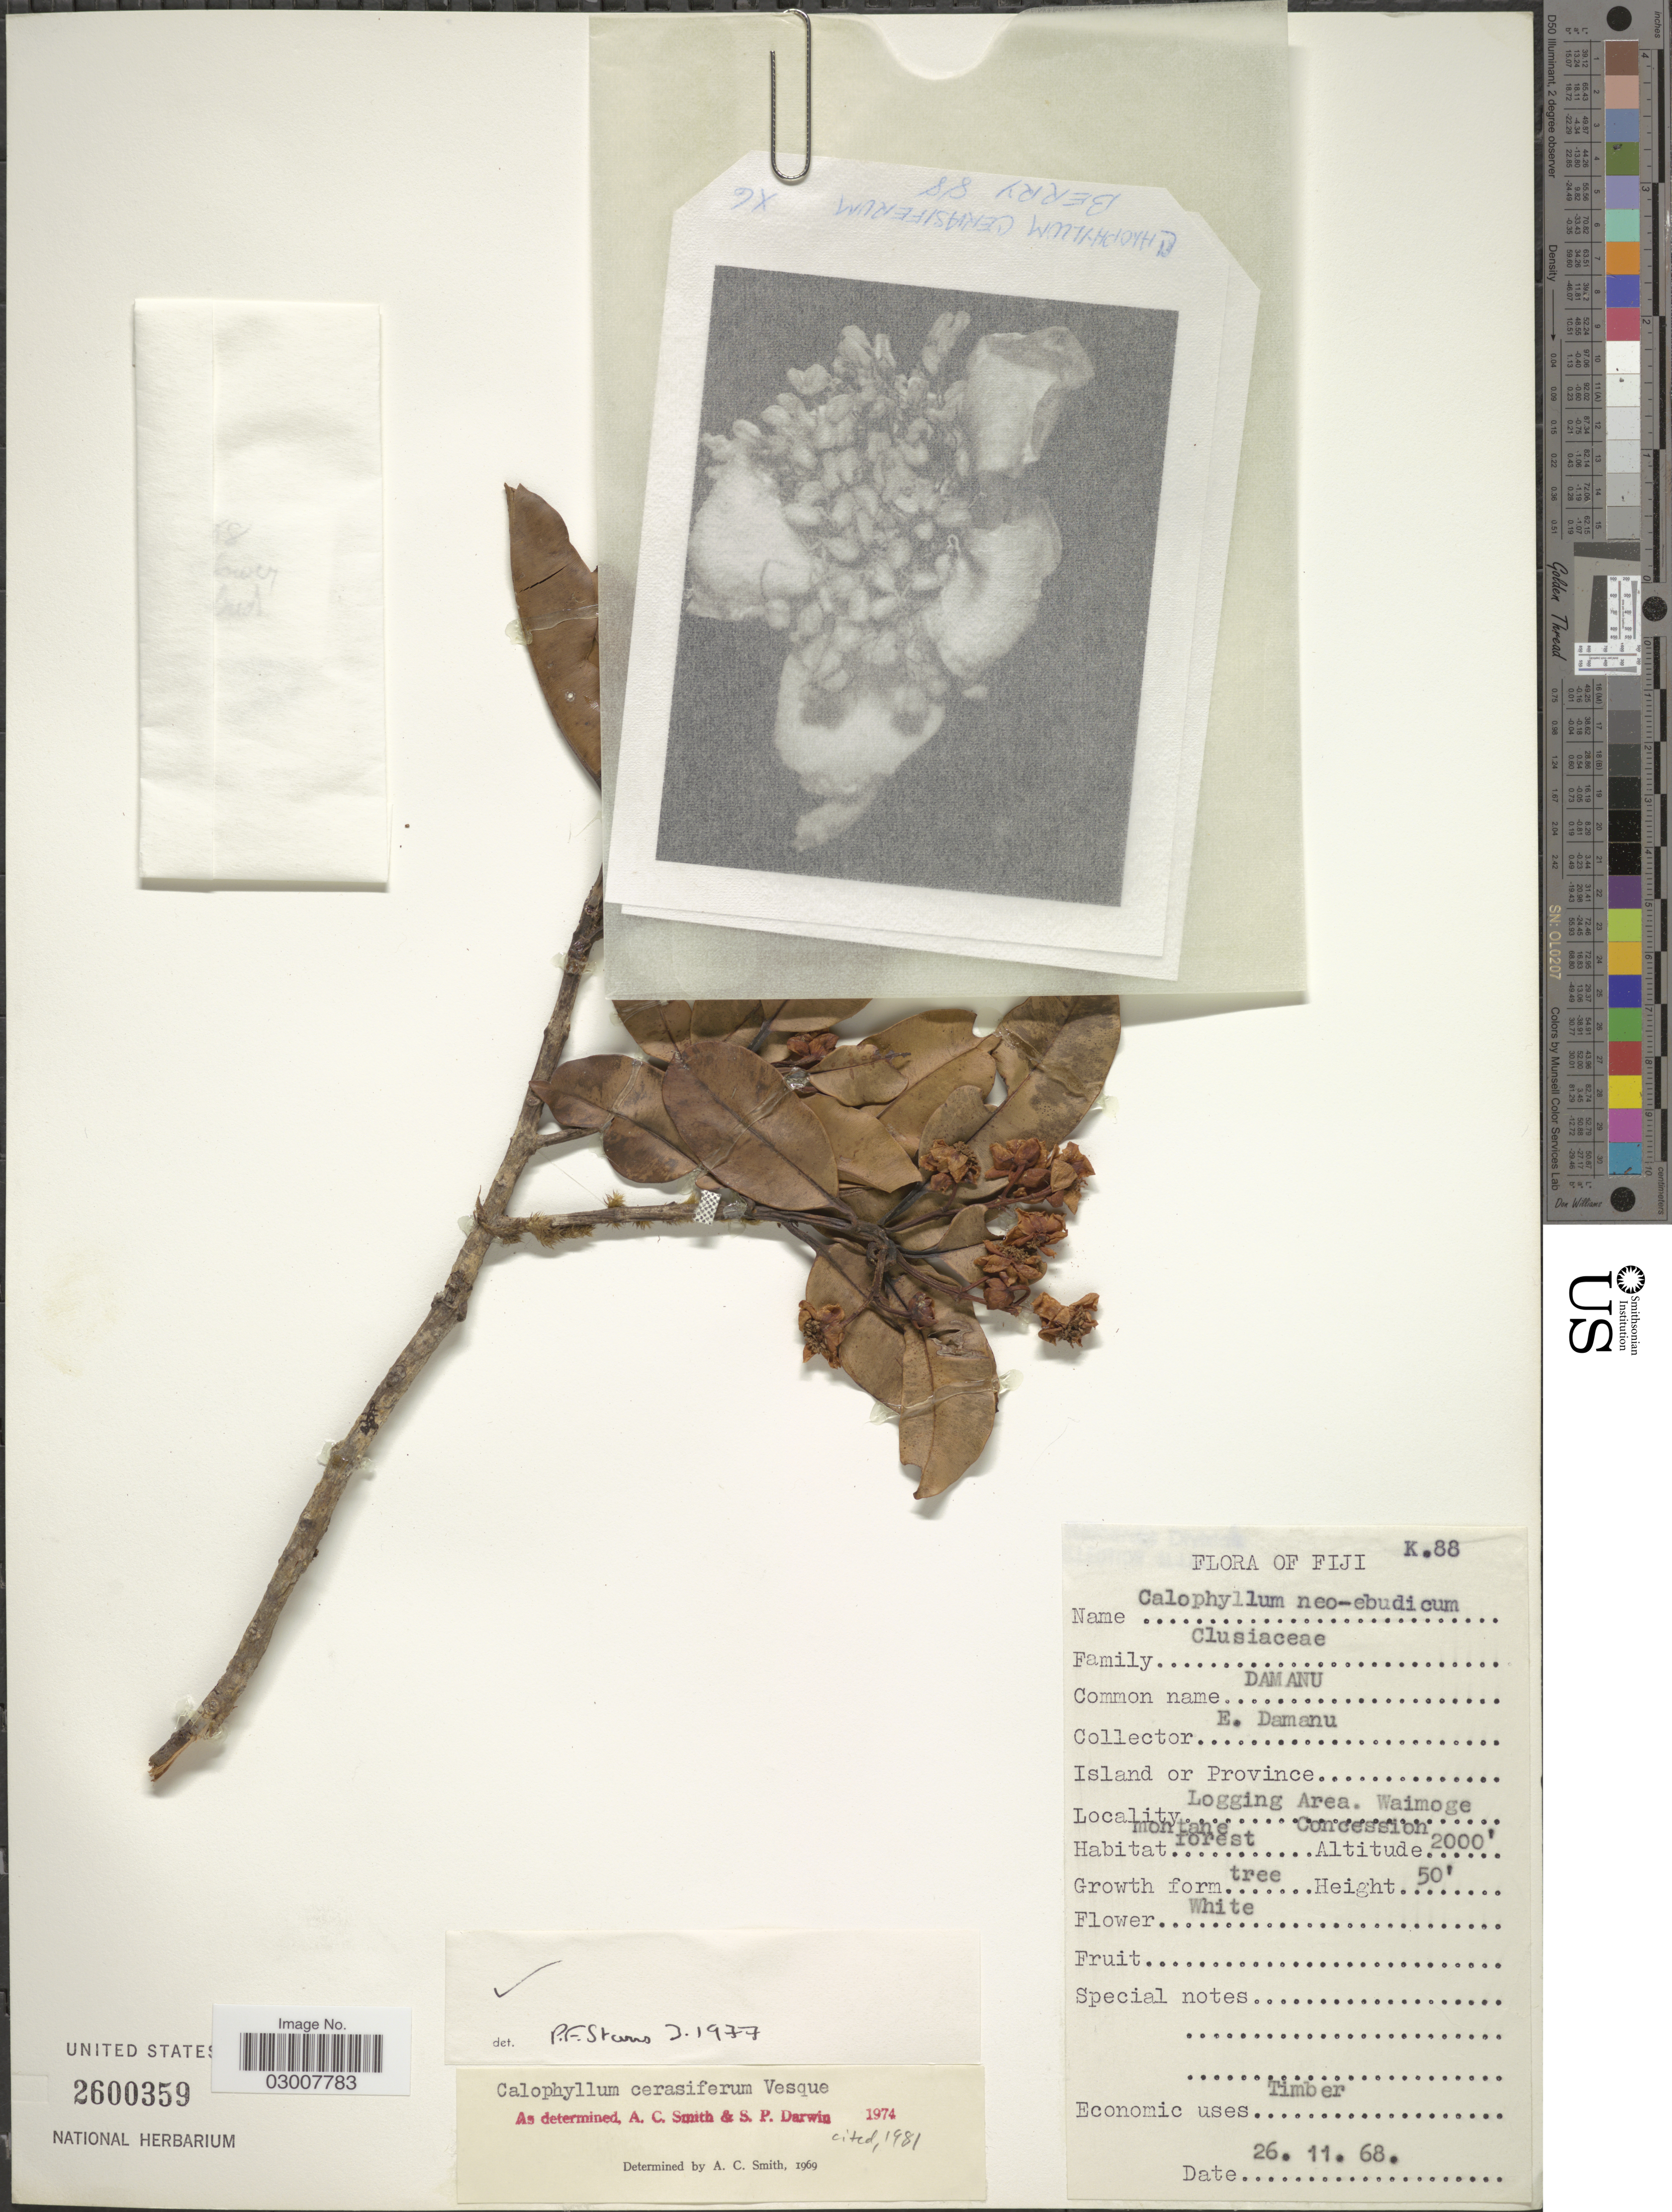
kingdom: Plantae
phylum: Tracheophyta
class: Magnoliopsida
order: Malpighiales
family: Calophyllaceae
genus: Calophyllum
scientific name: Calophyllum cerasiferum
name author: Vesque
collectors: E. Damanu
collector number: K88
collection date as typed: Transcribed d/m/y: 26/11/68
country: Fiji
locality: Logging Area. Waimoge Concession.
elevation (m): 610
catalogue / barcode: US 2600359